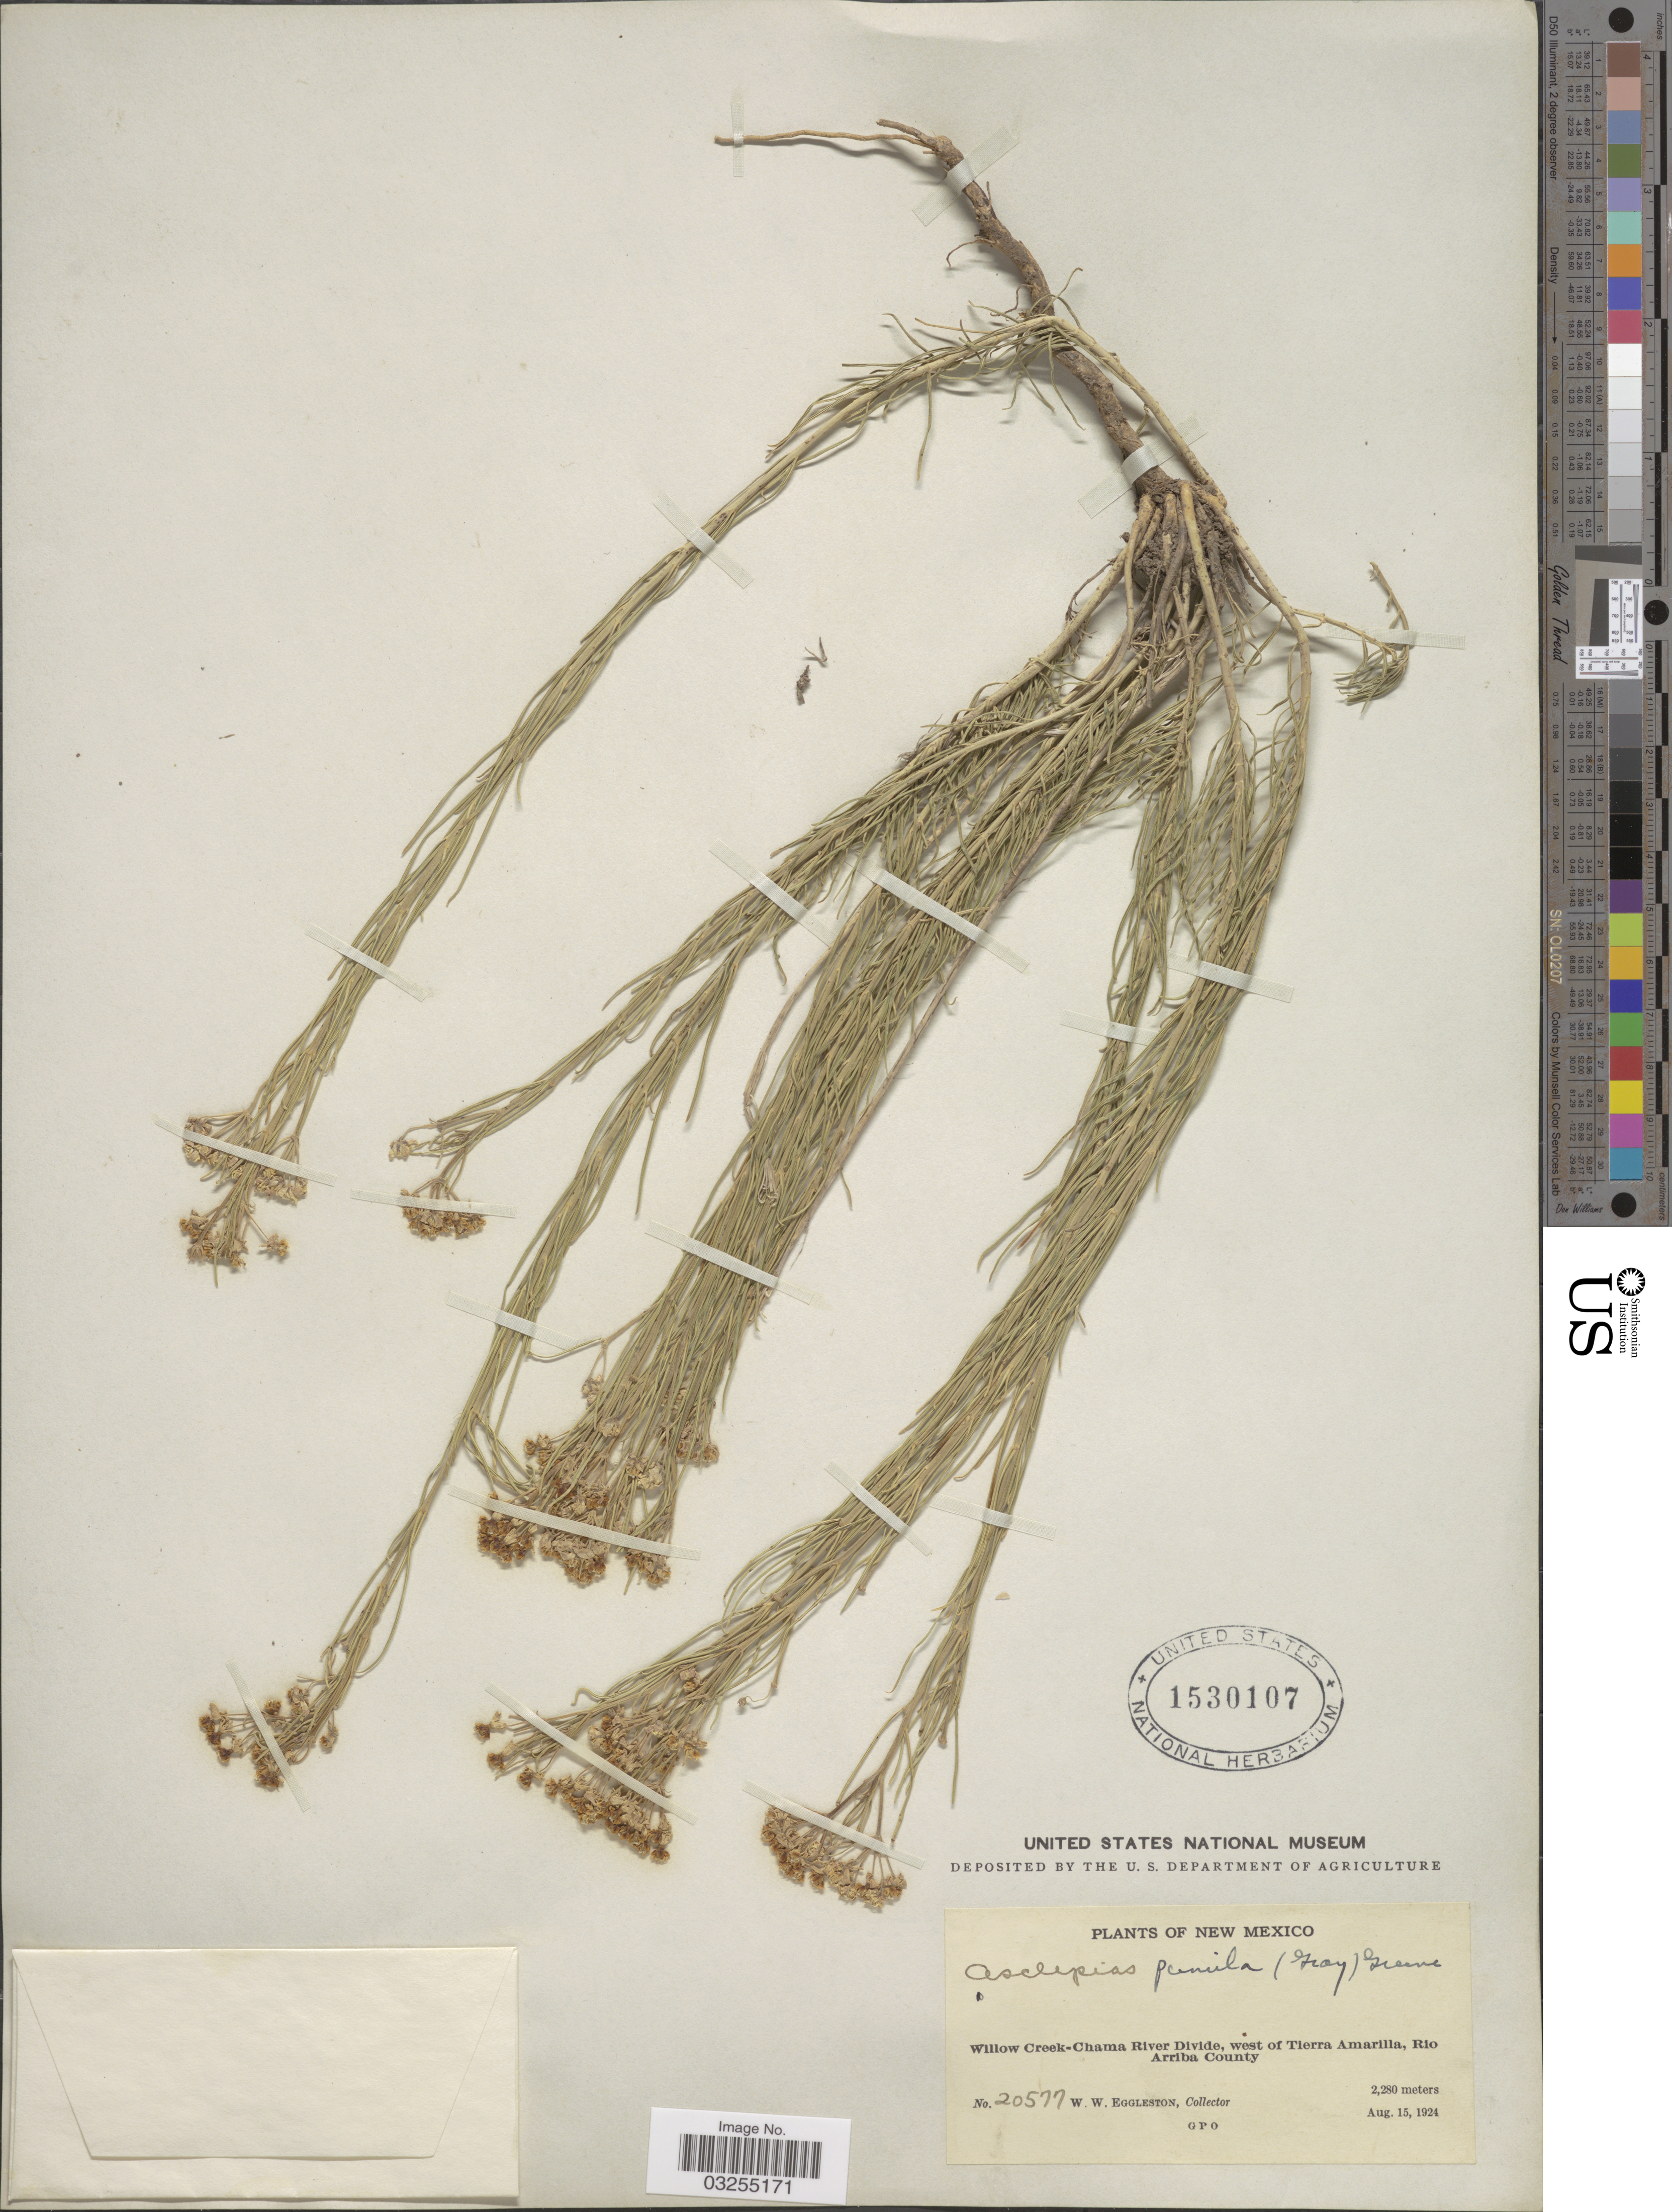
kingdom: Plantae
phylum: Tracheophyta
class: Magnoliopsida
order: Gentianales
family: Apocynaceae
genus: Asclepias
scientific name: Asclepias pumila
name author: (A. Gray) Vail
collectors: W. W. Eggleston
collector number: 20577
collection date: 1924-08-15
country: United States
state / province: New Mexico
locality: Willow Creek-Chama River Divide, west of Tierra Amarilla, Rio Arriba County.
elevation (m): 2280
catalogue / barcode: US 1530107